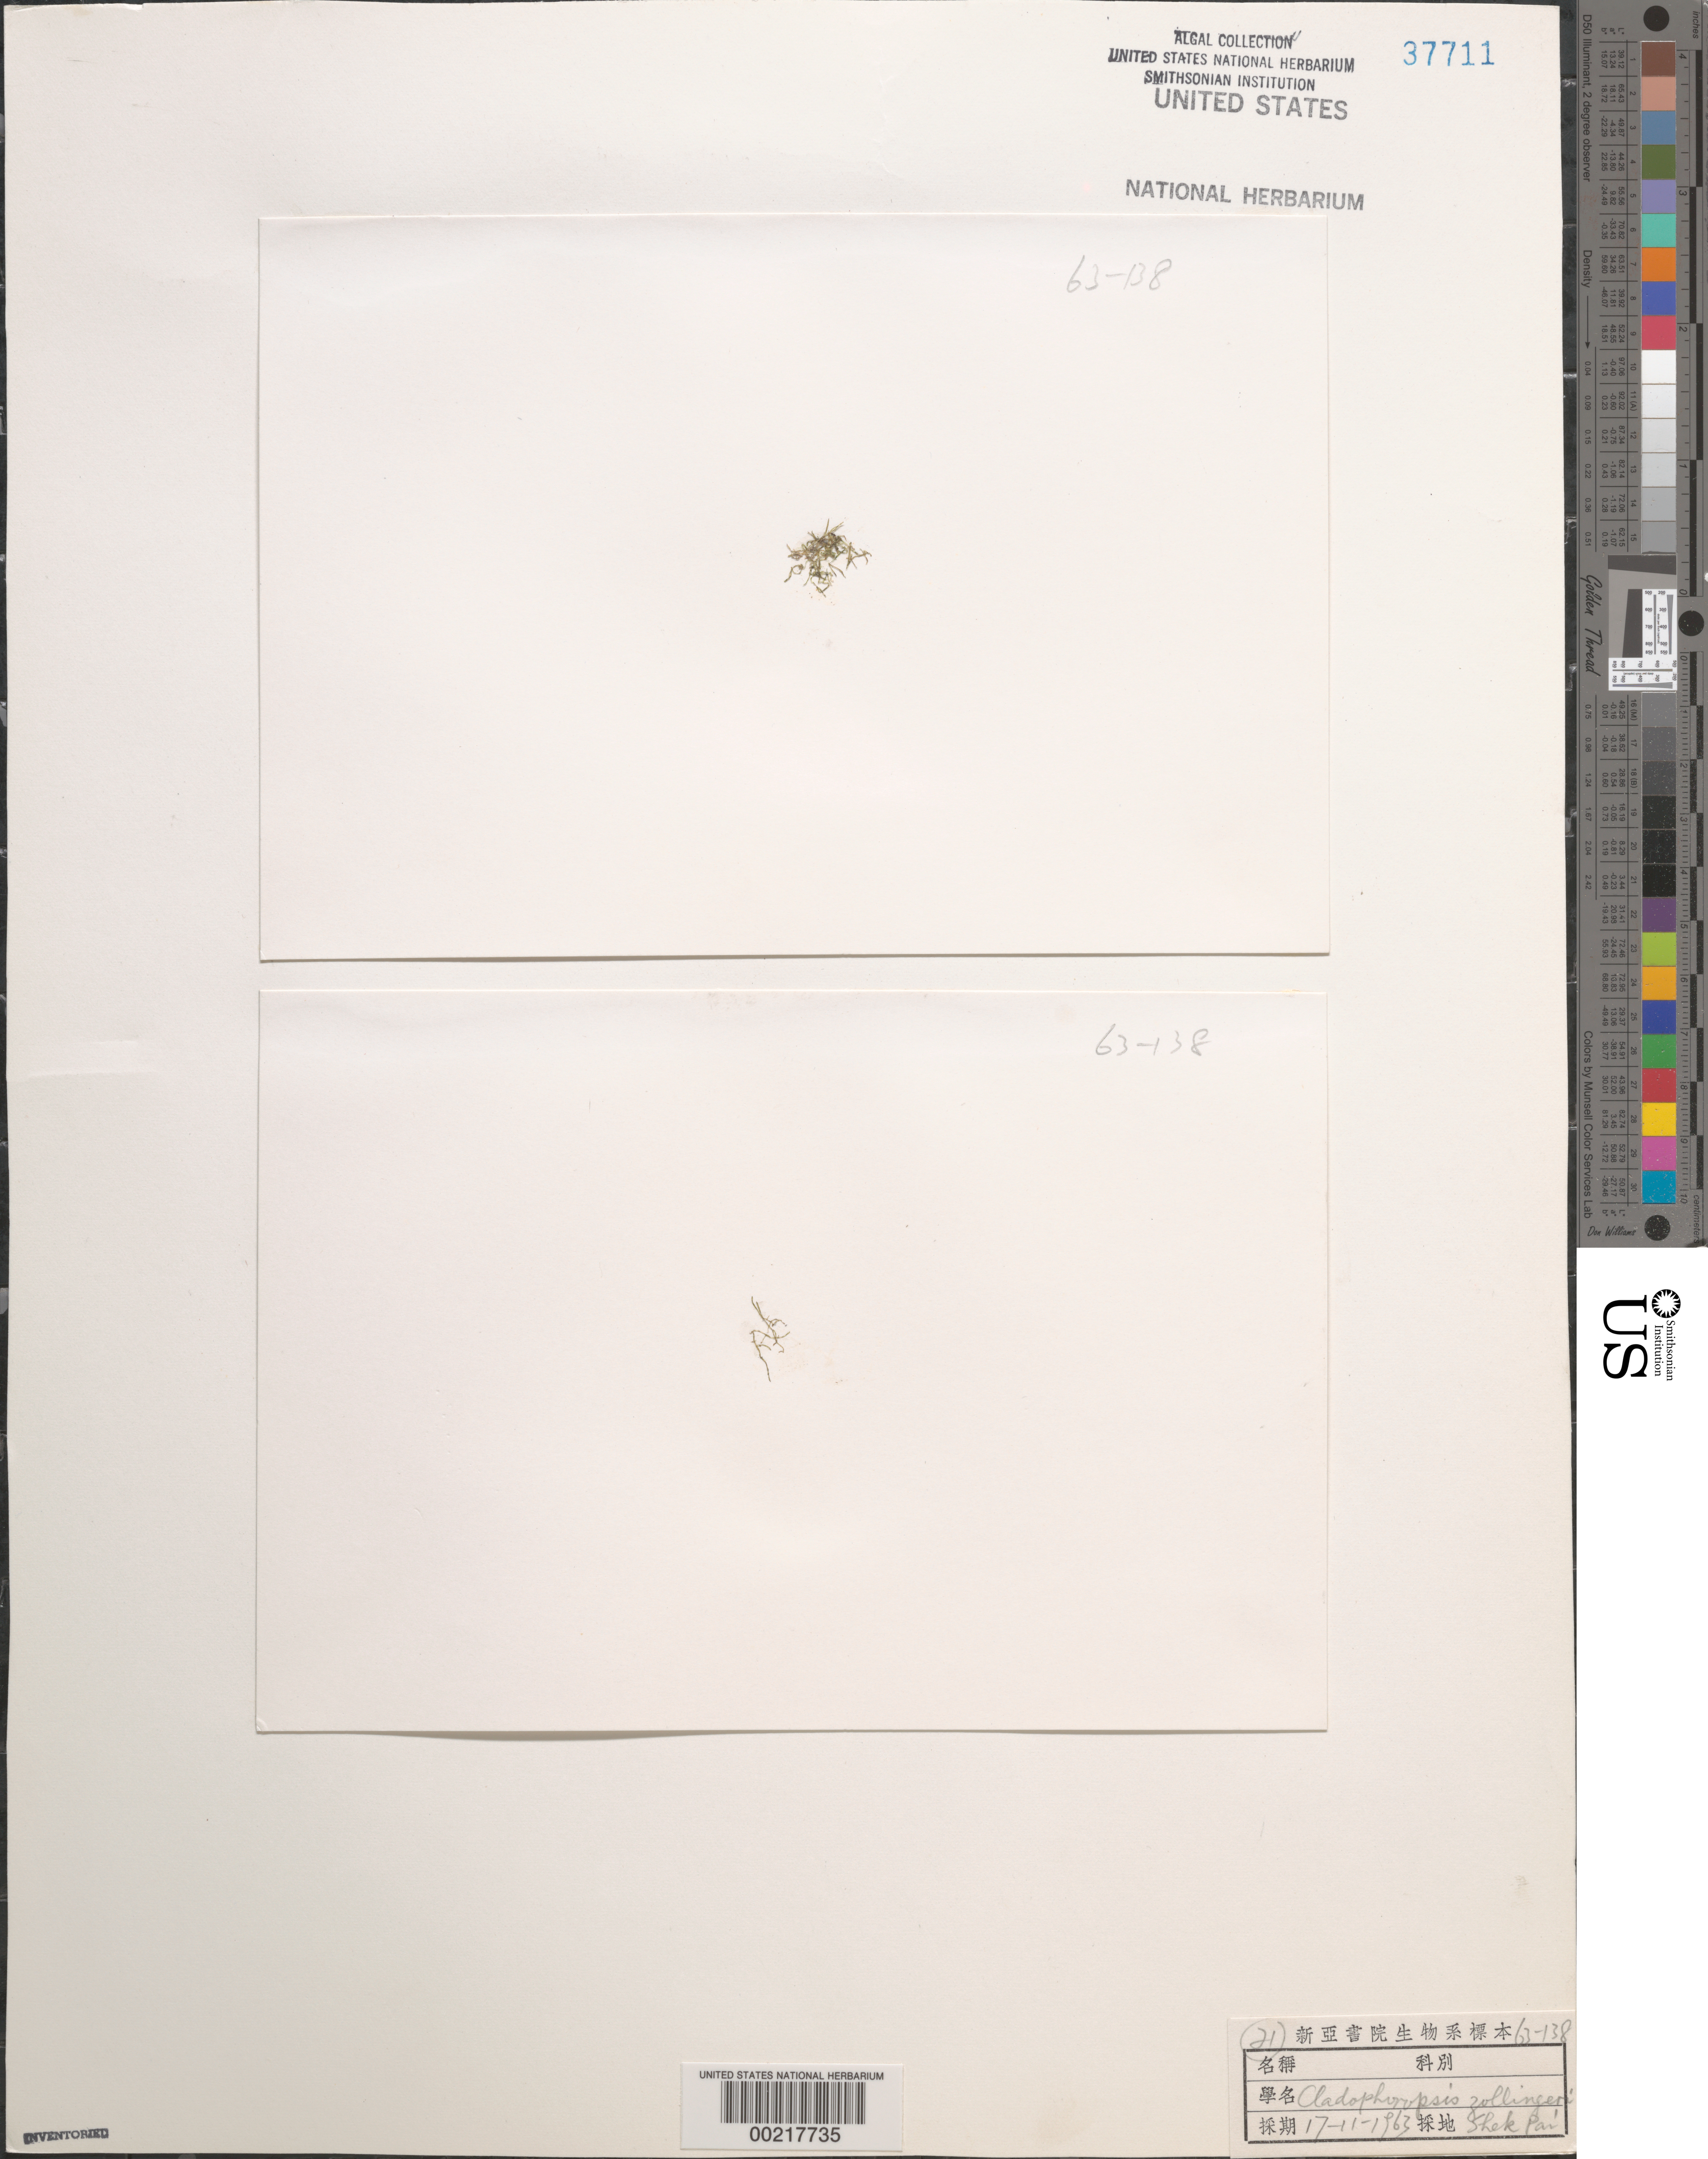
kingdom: Plantae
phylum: Chlorophyta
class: Ulvophyceae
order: Cladophorales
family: Cladophoraceae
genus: Lychaete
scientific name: Lychaete herpestica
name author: (Montagne) M.J. Wynne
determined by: Algae name updating Project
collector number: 63-138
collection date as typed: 17 Nov 1963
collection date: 1963-11-17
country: China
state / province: Hong Kong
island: Hong Kong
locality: Shek Pai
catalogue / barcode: US 37711